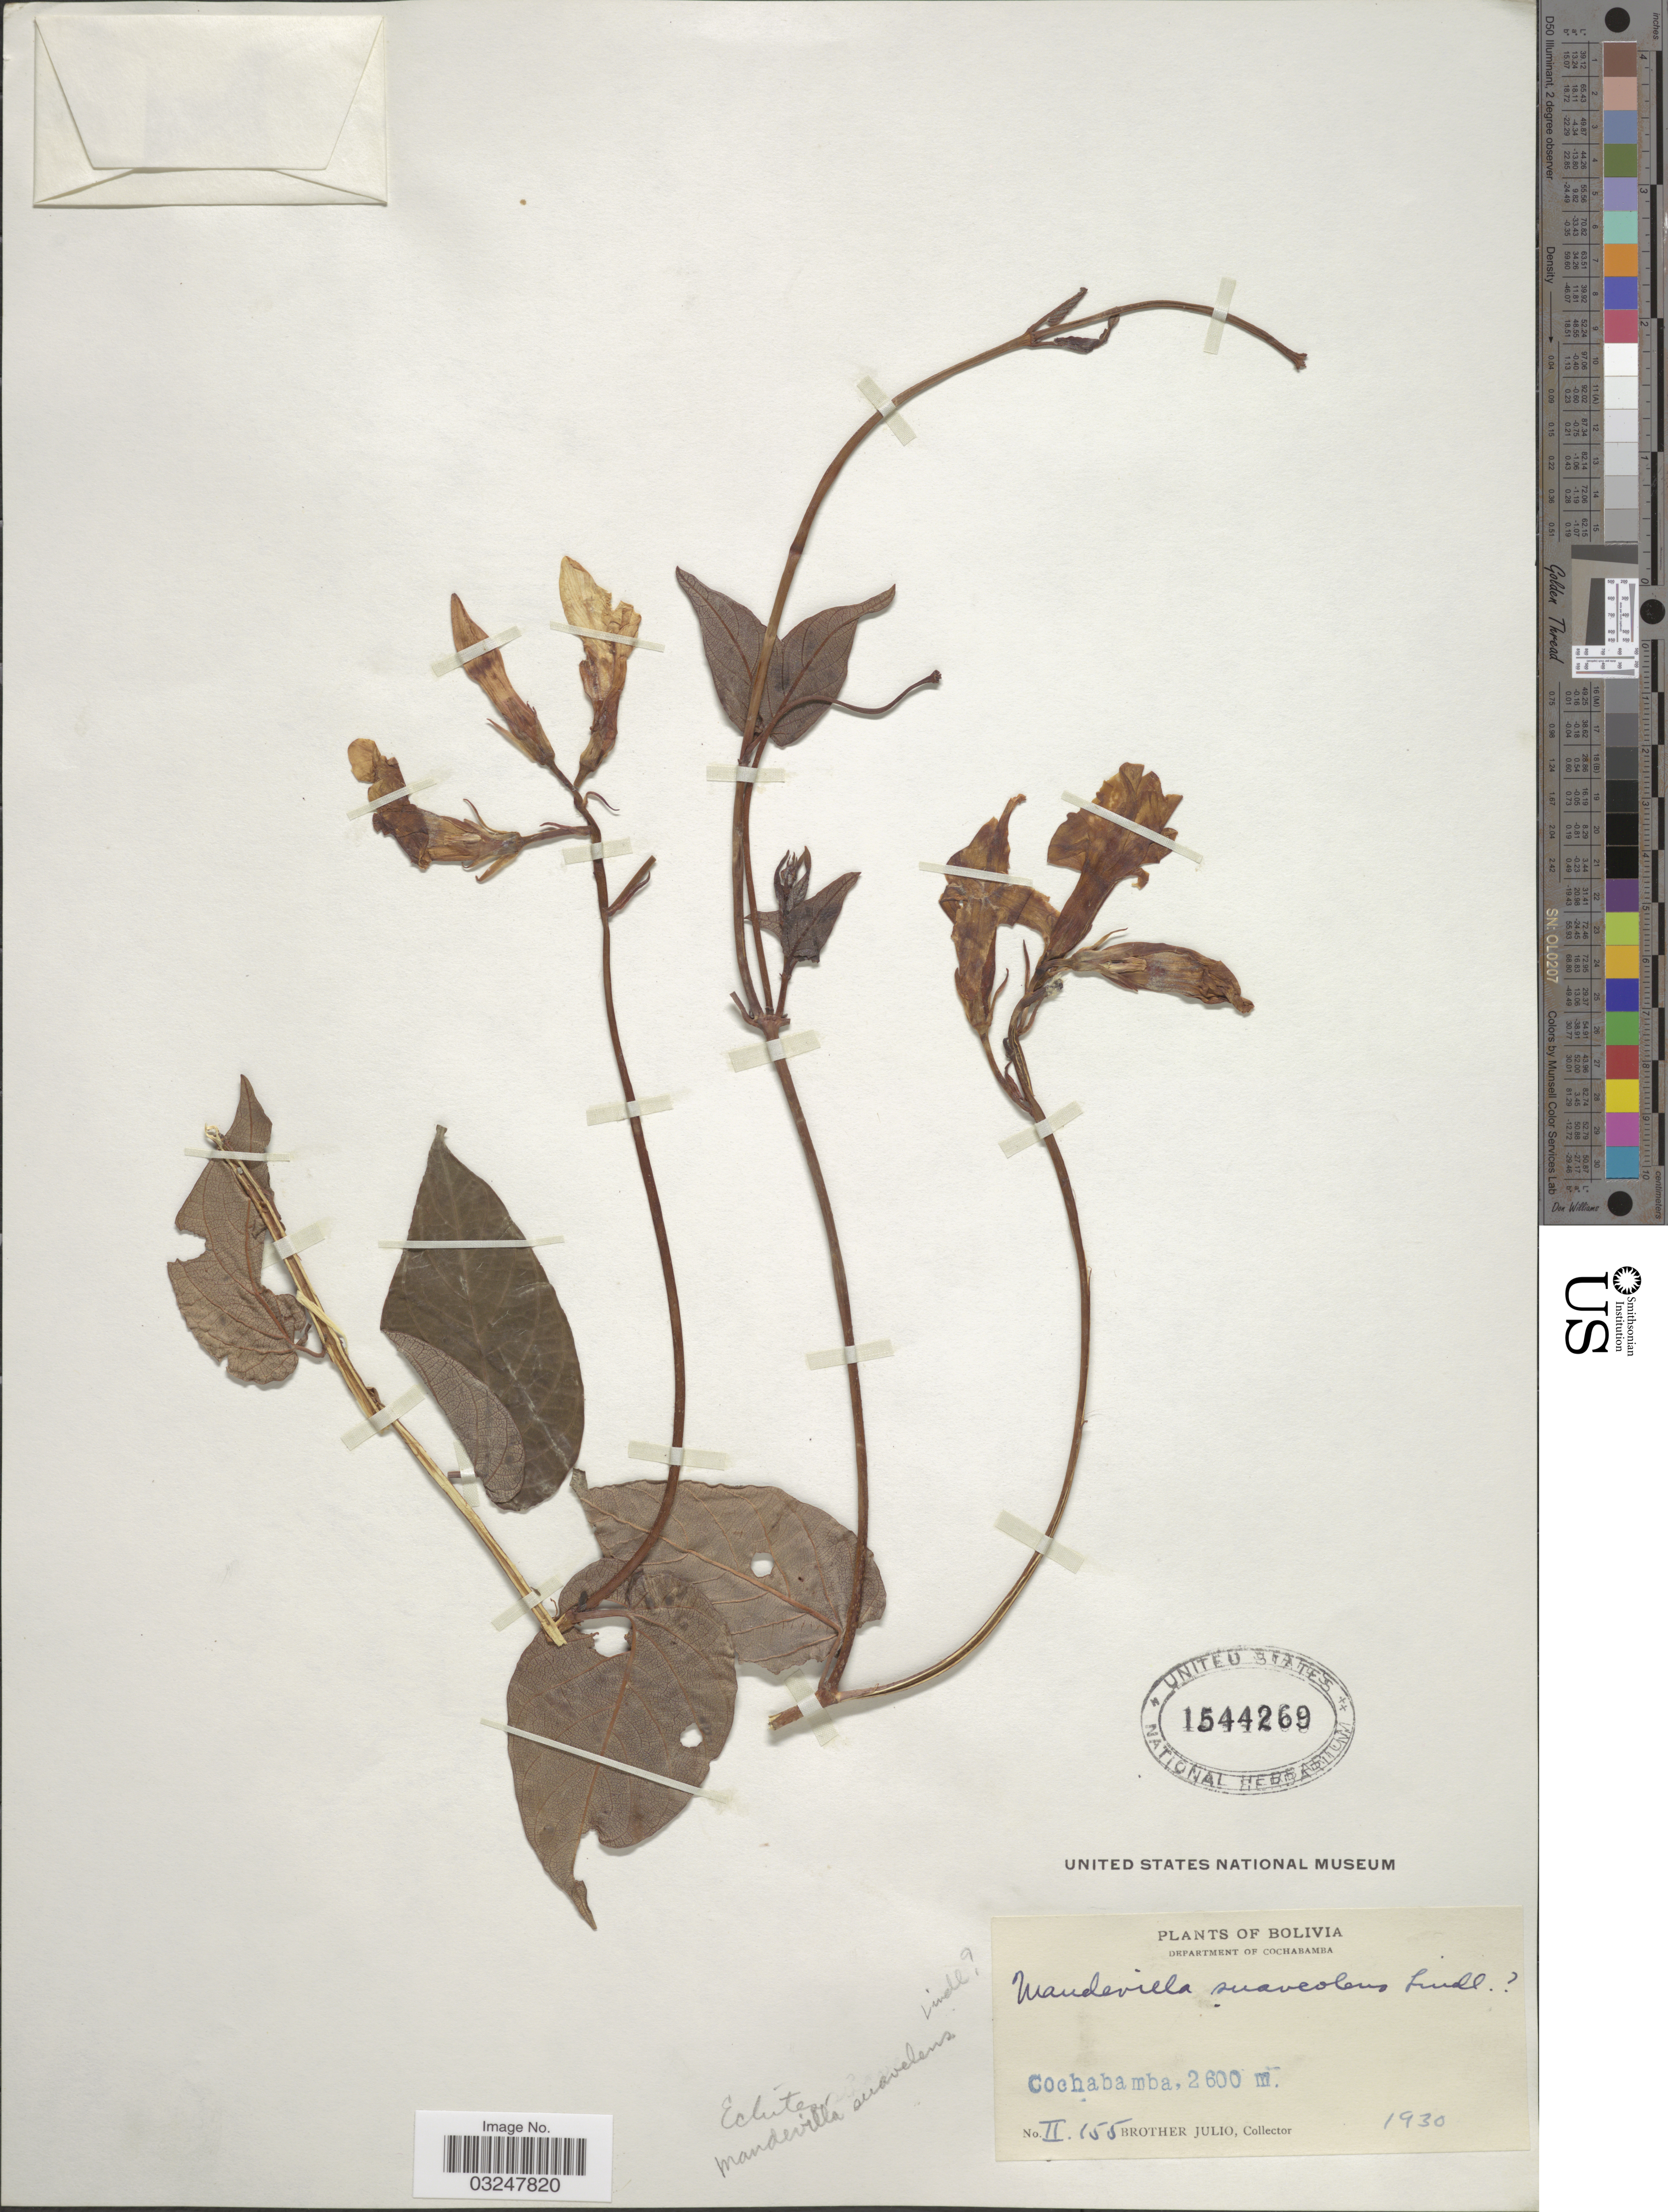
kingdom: Plantae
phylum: Tracheophyta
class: Magnoliopsida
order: Gentianales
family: Apocynaceae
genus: Mandevilla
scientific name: Mandevilla laxa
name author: (Ruiz & Pav.) J. Woodson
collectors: Bro. Julio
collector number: II. 155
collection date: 1930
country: Bolivia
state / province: Cochabamba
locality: Department of Cochabamba, Cochabamba.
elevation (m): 2600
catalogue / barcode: US 1544269